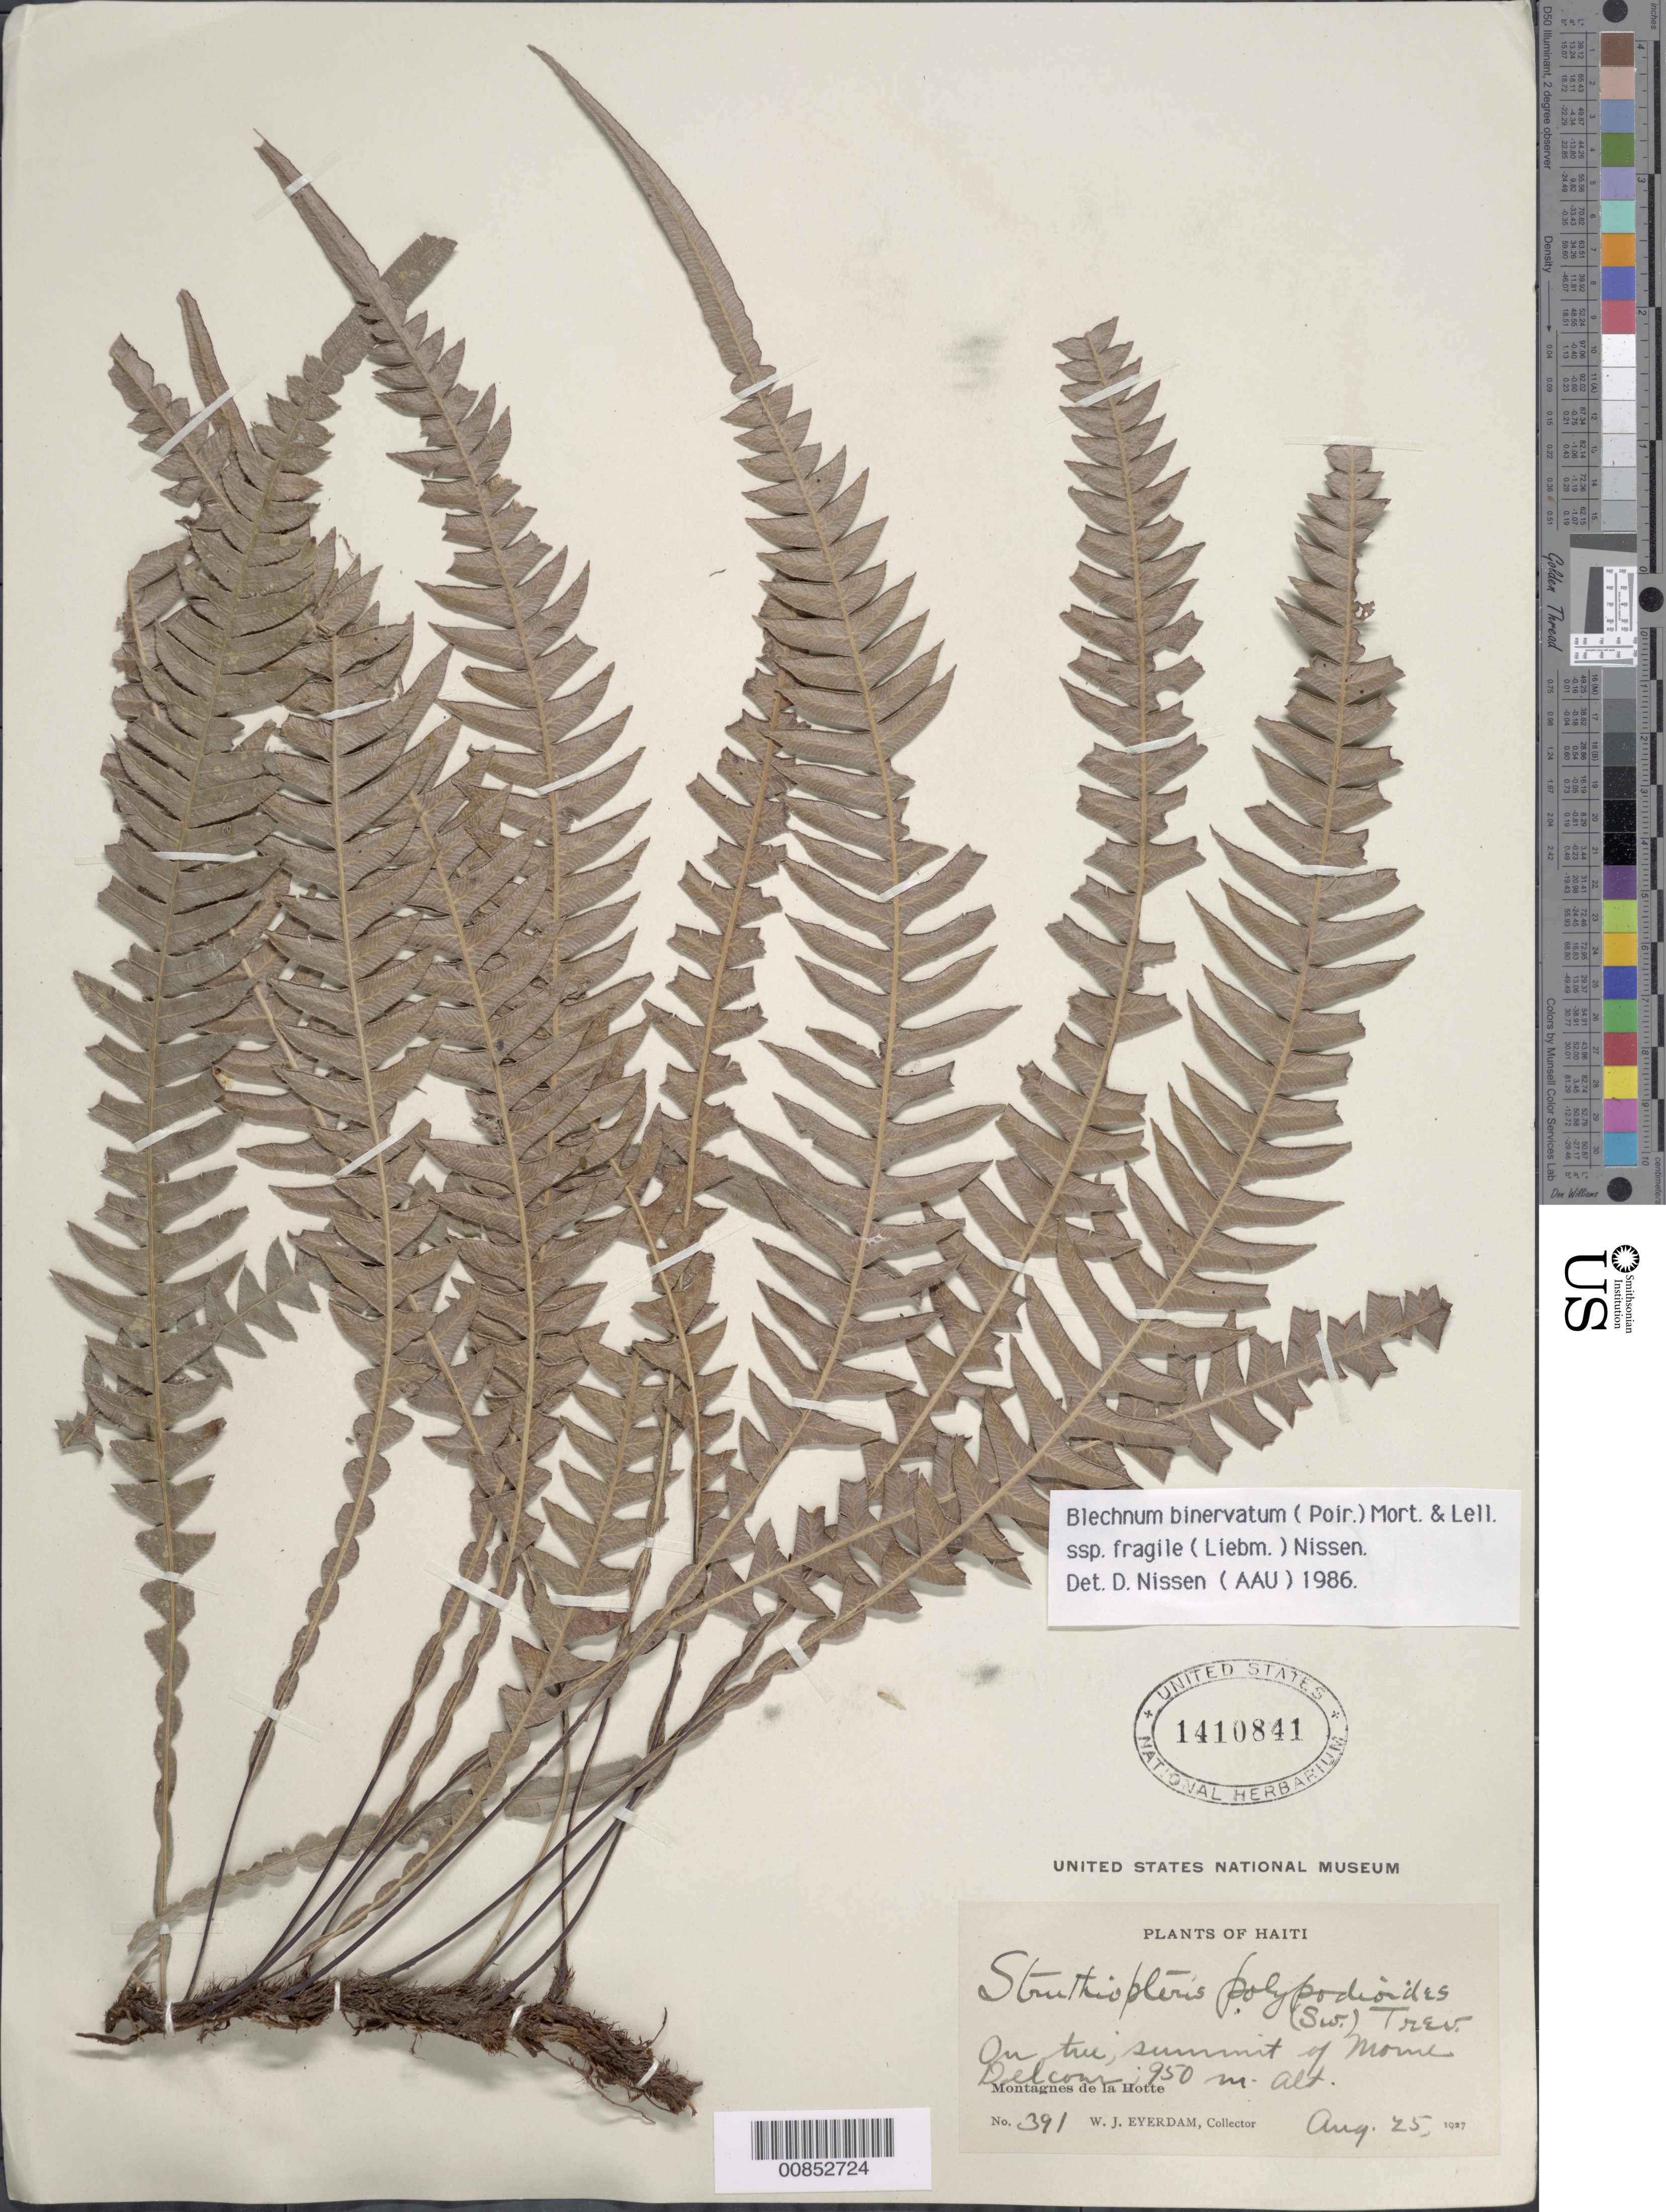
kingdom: Plantae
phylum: Tracheophyta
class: Polypodiopsida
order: Polypodiales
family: Blechnaceae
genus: Blechnum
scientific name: Blechnum fragile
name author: (Liebm.) C.V. Morton & Lellinger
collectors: W. J. Eyerdam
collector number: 391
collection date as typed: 25 Aug 1927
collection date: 1927-08-25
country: Haiti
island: Hispaniola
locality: Montagnes de la Hotte, Morne Delcour summit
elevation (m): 950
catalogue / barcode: US 1410841